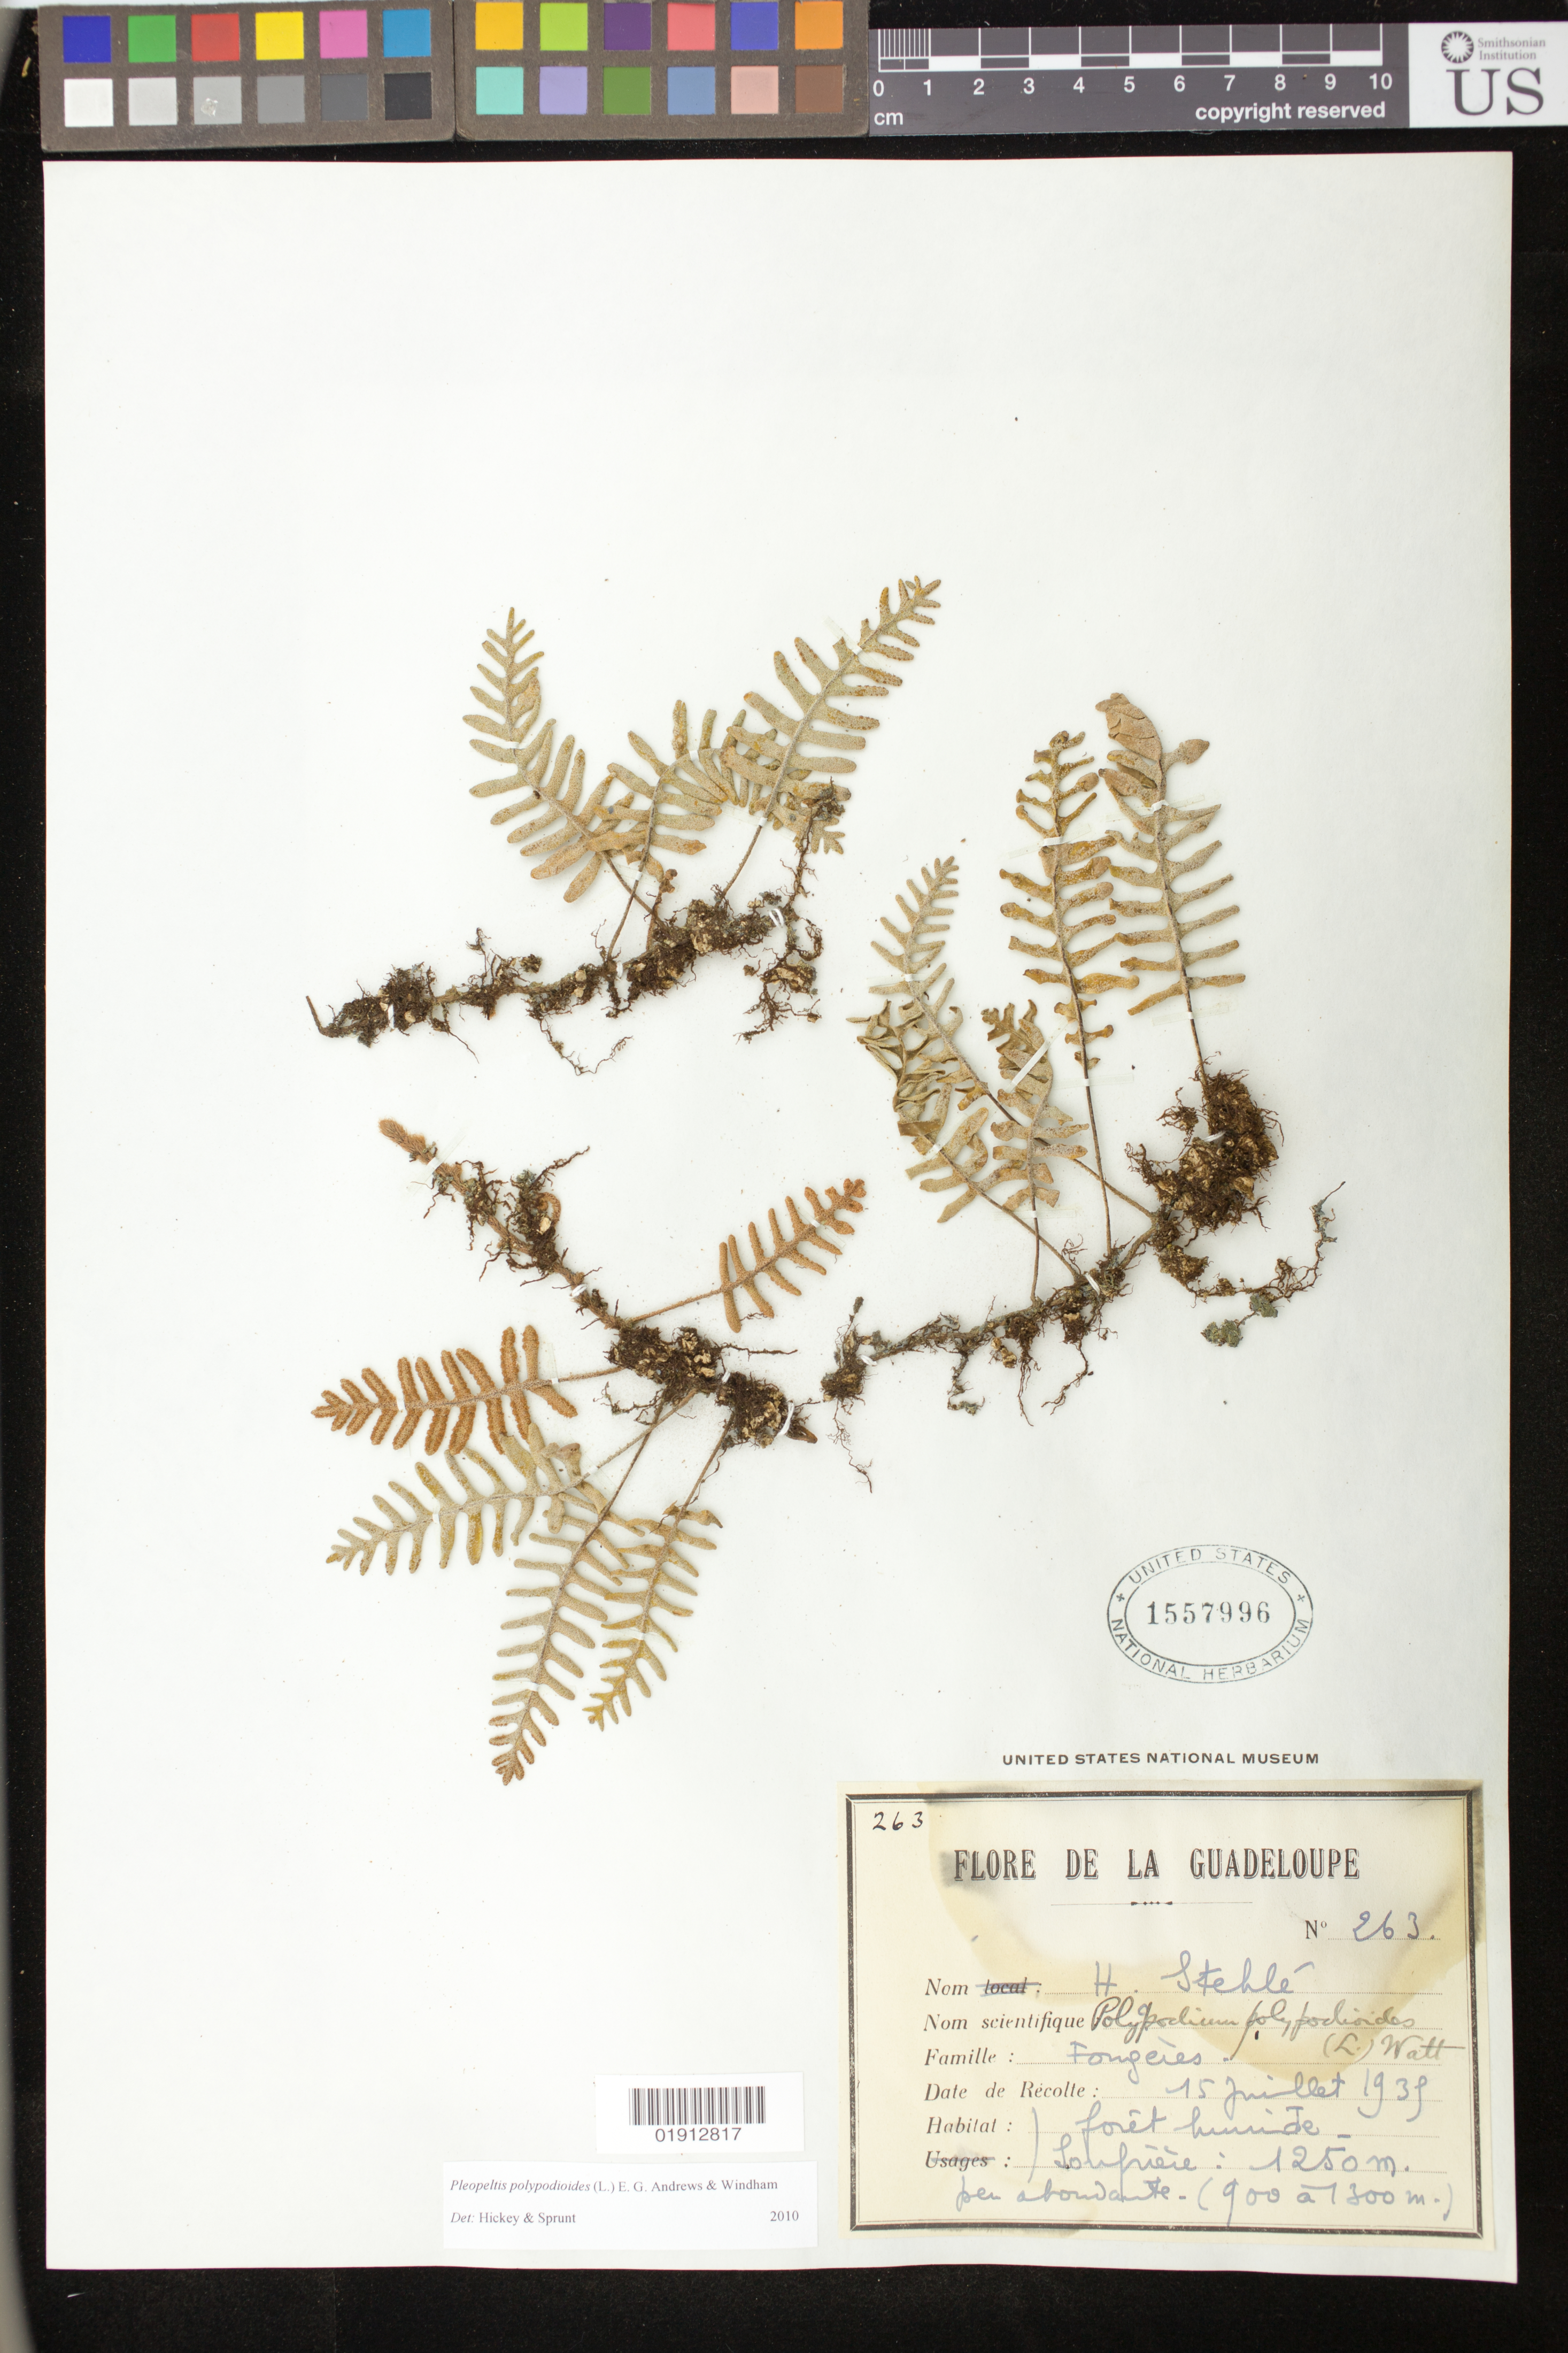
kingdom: Plantae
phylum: Tracheophyta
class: Polypodiopsida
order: Polypodiales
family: Polypodiaceae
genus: Pleopeltis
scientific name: Pleopeltis polypodioides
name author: (L.) E.G. Andrews & Windham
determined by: Hickey, R. J.; Sprunt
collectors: H. Stehlé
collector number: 263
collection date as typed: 15 Juillet 1939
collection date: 1939-07-15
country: St. Lucia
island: St. Lucia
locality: Soufriere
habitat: foret humide.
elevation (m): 1250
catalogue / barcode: US 1557996